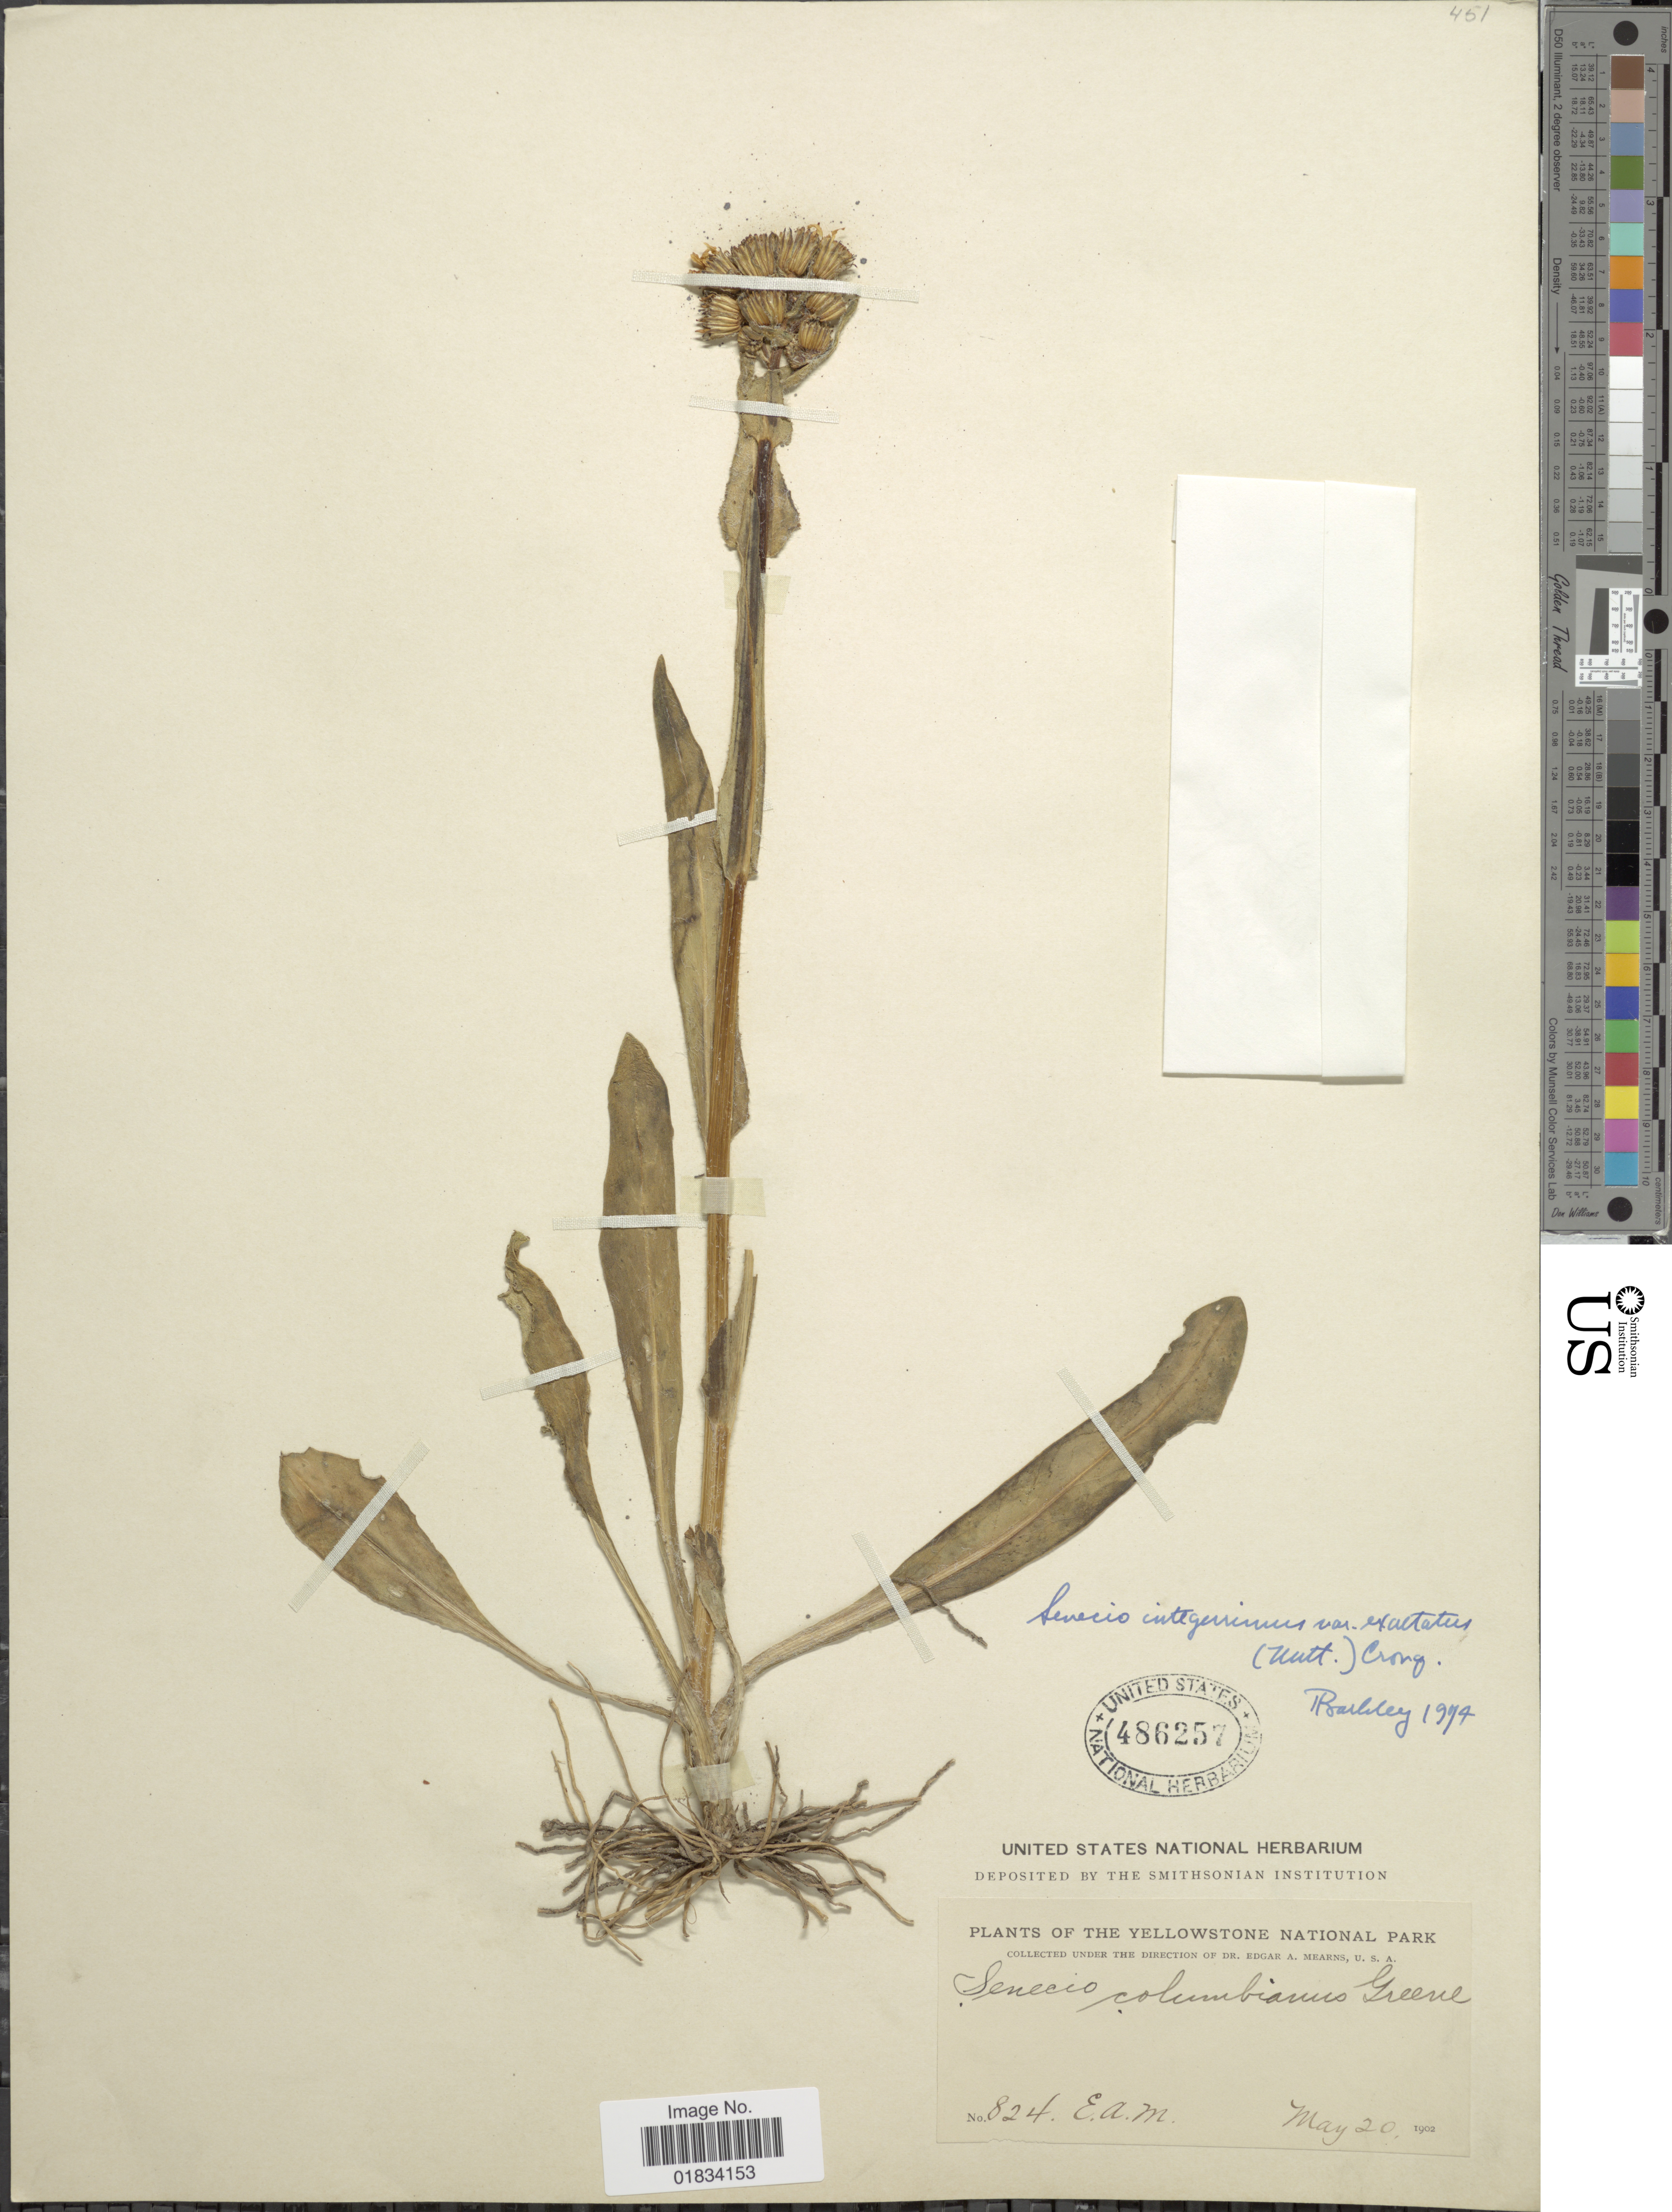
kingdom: Plantae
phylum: Tracheophyta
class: Magnoliopsida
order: Asterales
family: Asteraceae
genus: Senecio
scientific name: Senecio integerrimus var. exaltatus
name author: (Nutt.) Cronq.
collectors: E. A. Mearns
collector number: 824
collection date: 1902-05-20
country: United States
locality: Yellowstone National Park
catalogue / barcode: US 486257